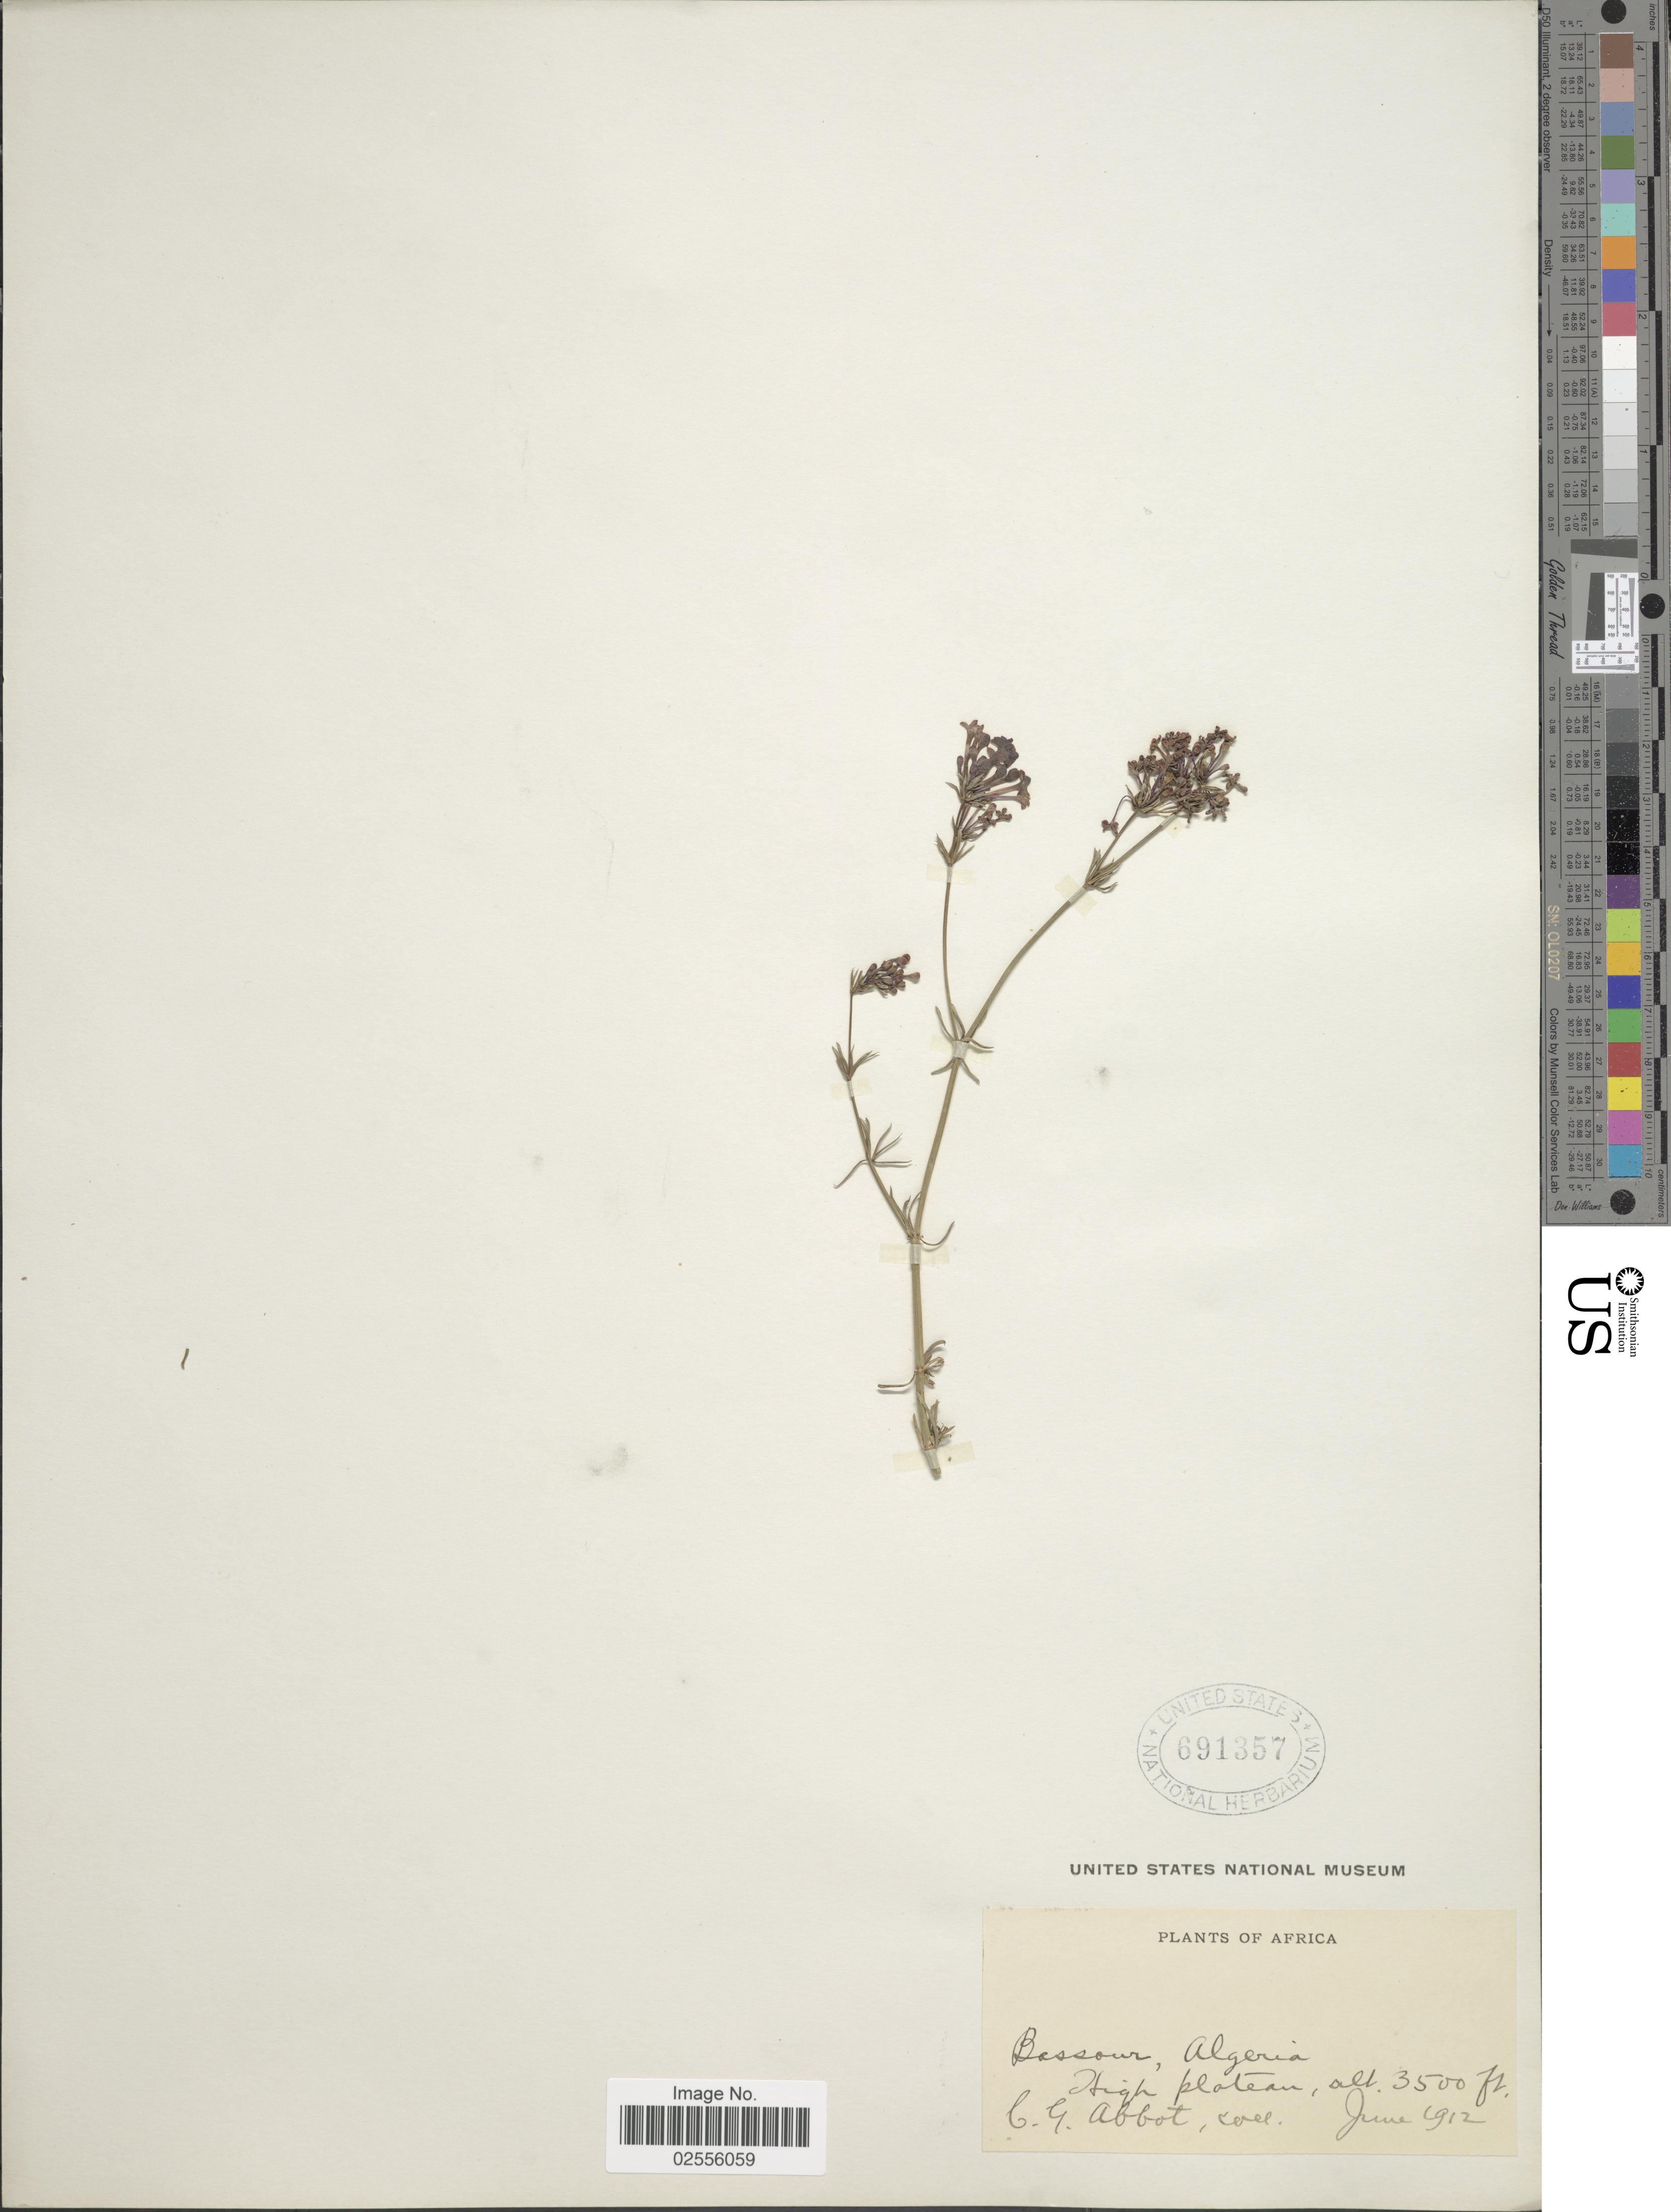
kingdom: Plantae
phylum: Tracheophyta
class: Magnoliopsida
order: Gentianales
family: Rubiaceae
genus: Asperula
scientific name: Asperula sp.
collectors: C. G. Abbot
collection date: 1912-06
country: Algeria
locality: Africa, Bassour, Algeria, High Plateau.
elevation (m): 1067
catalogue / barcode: US 691357